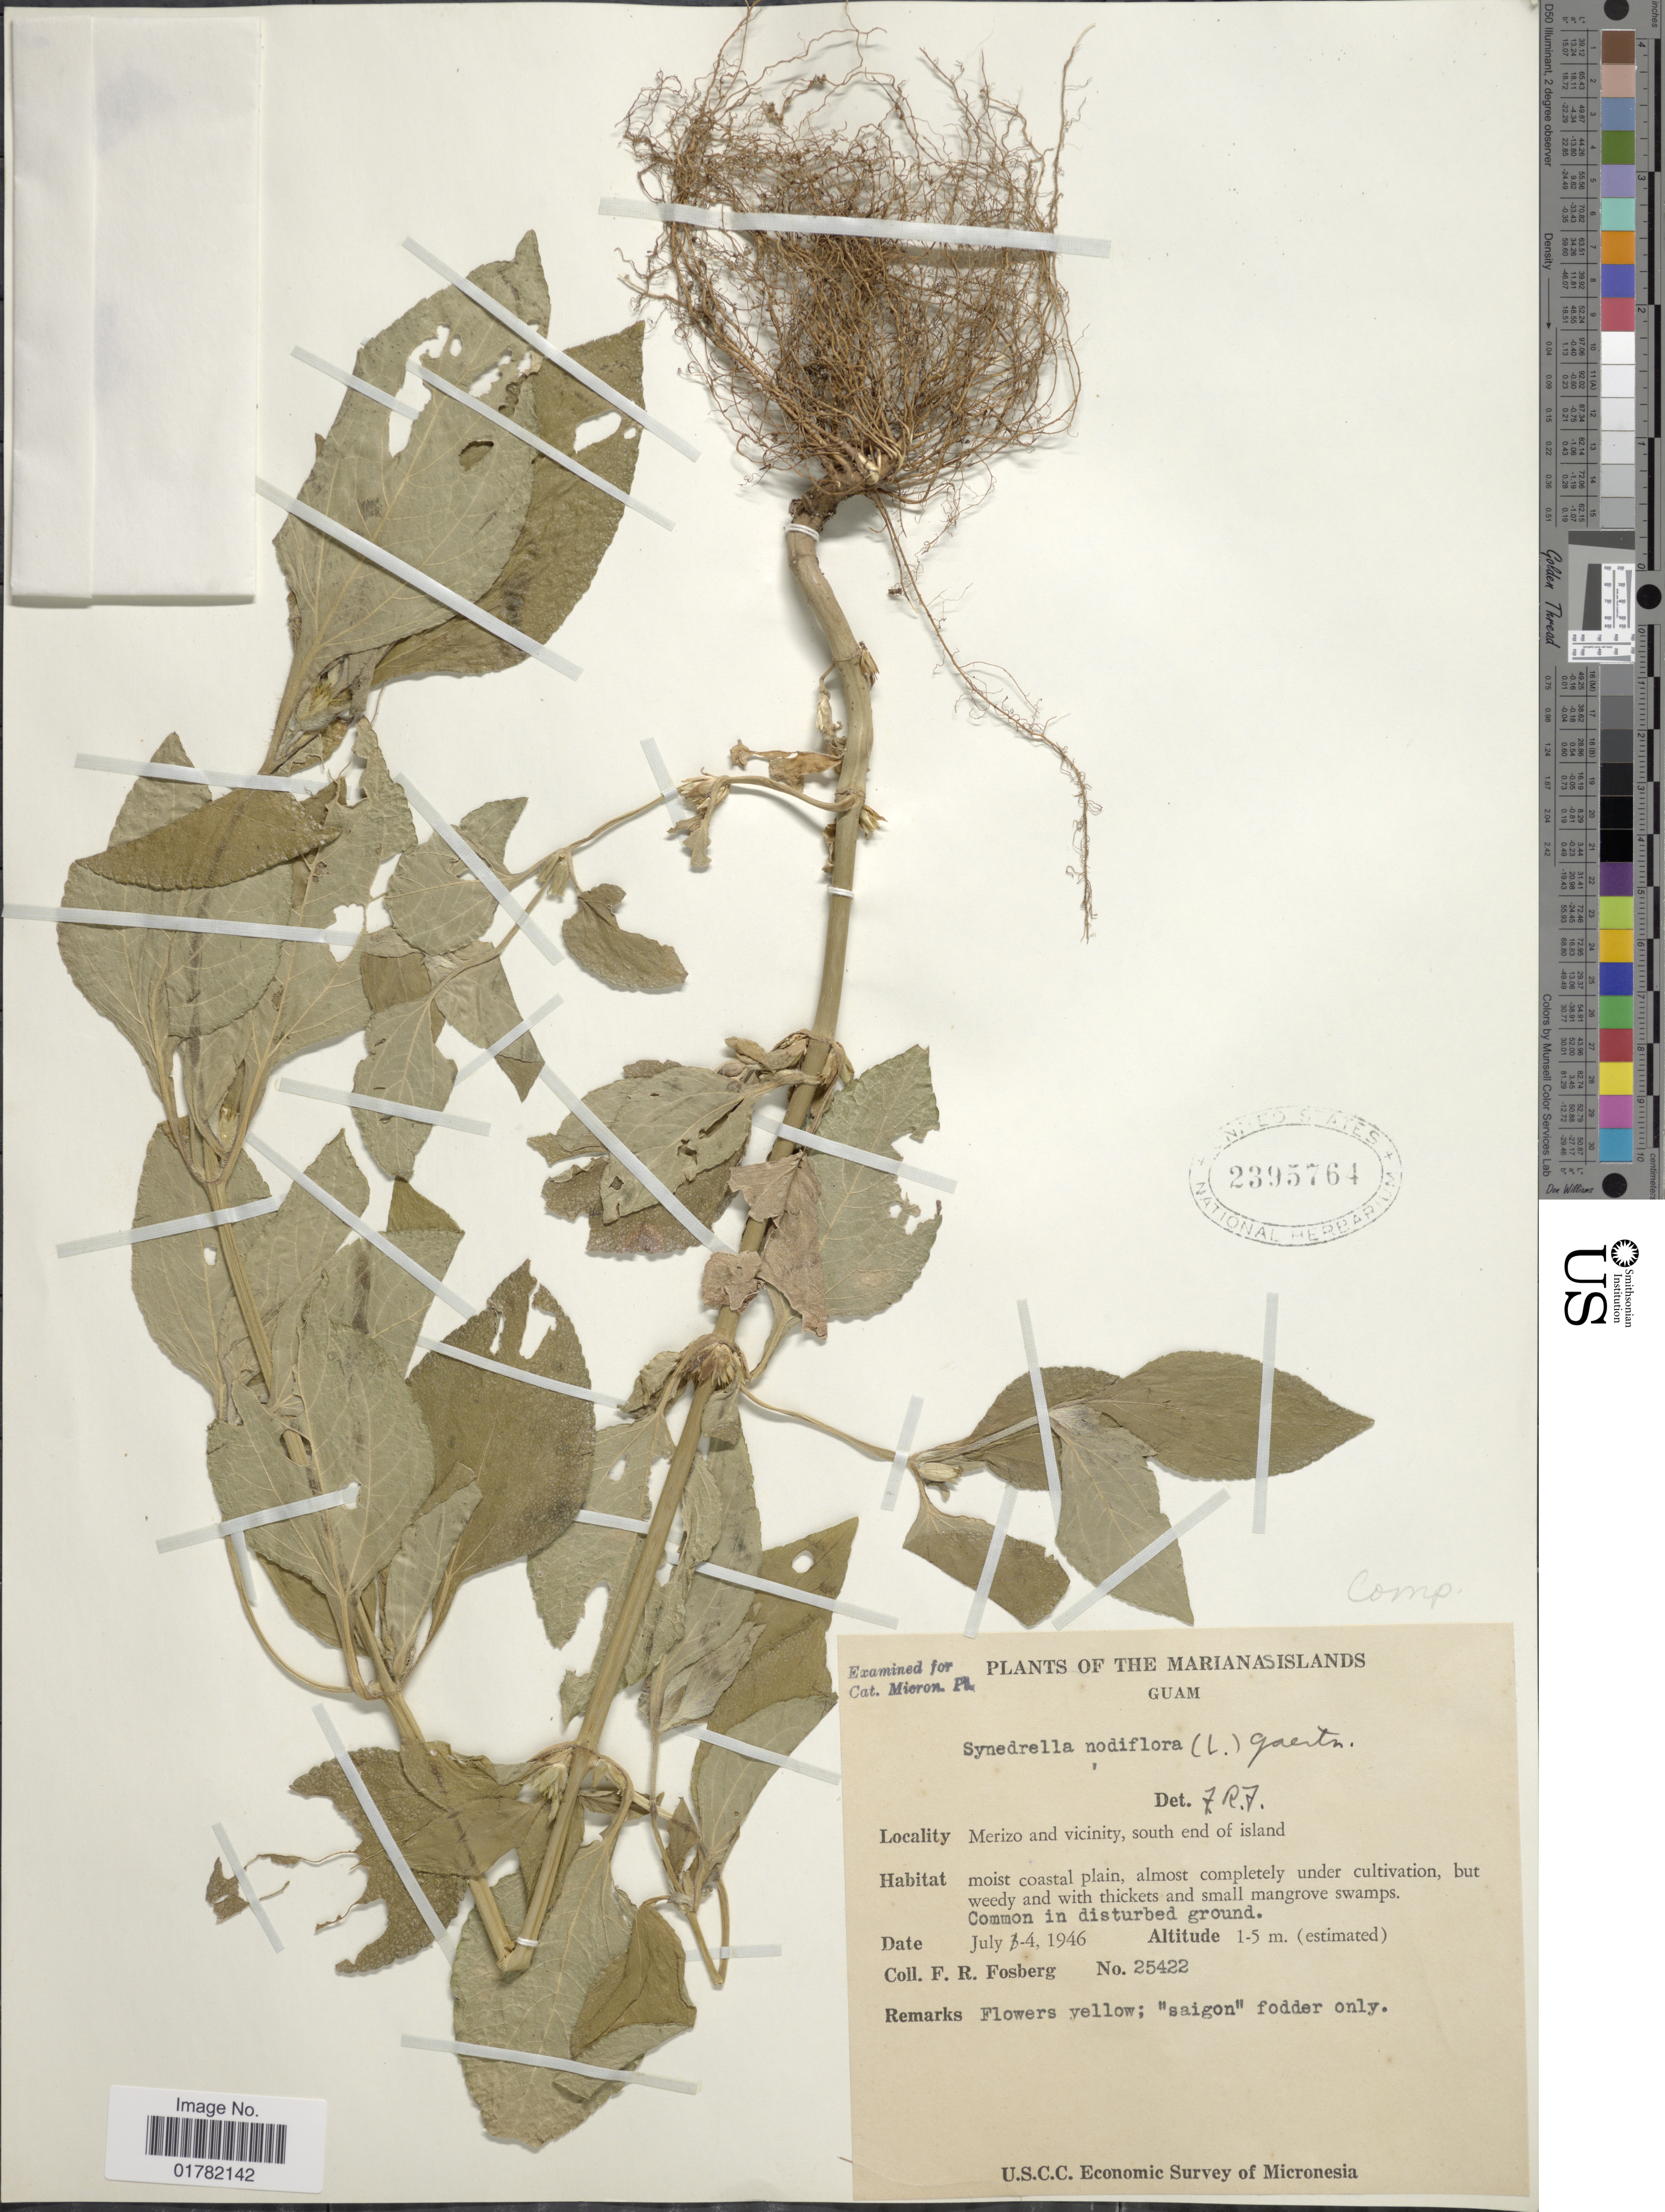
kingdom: Plantae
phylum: Tracheophyta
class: Magnoliopsida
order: Asterales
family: Asteraceae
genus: Synedrella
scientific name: Synedrella nodiflora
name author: (L.) Gaertn.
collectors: F. R. Fosberg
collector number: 25422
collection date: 1946-07-04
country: Guam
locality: The Marianas Islands, Merizo and vicinity, south end of island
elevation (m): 1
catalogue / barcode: US 2395764